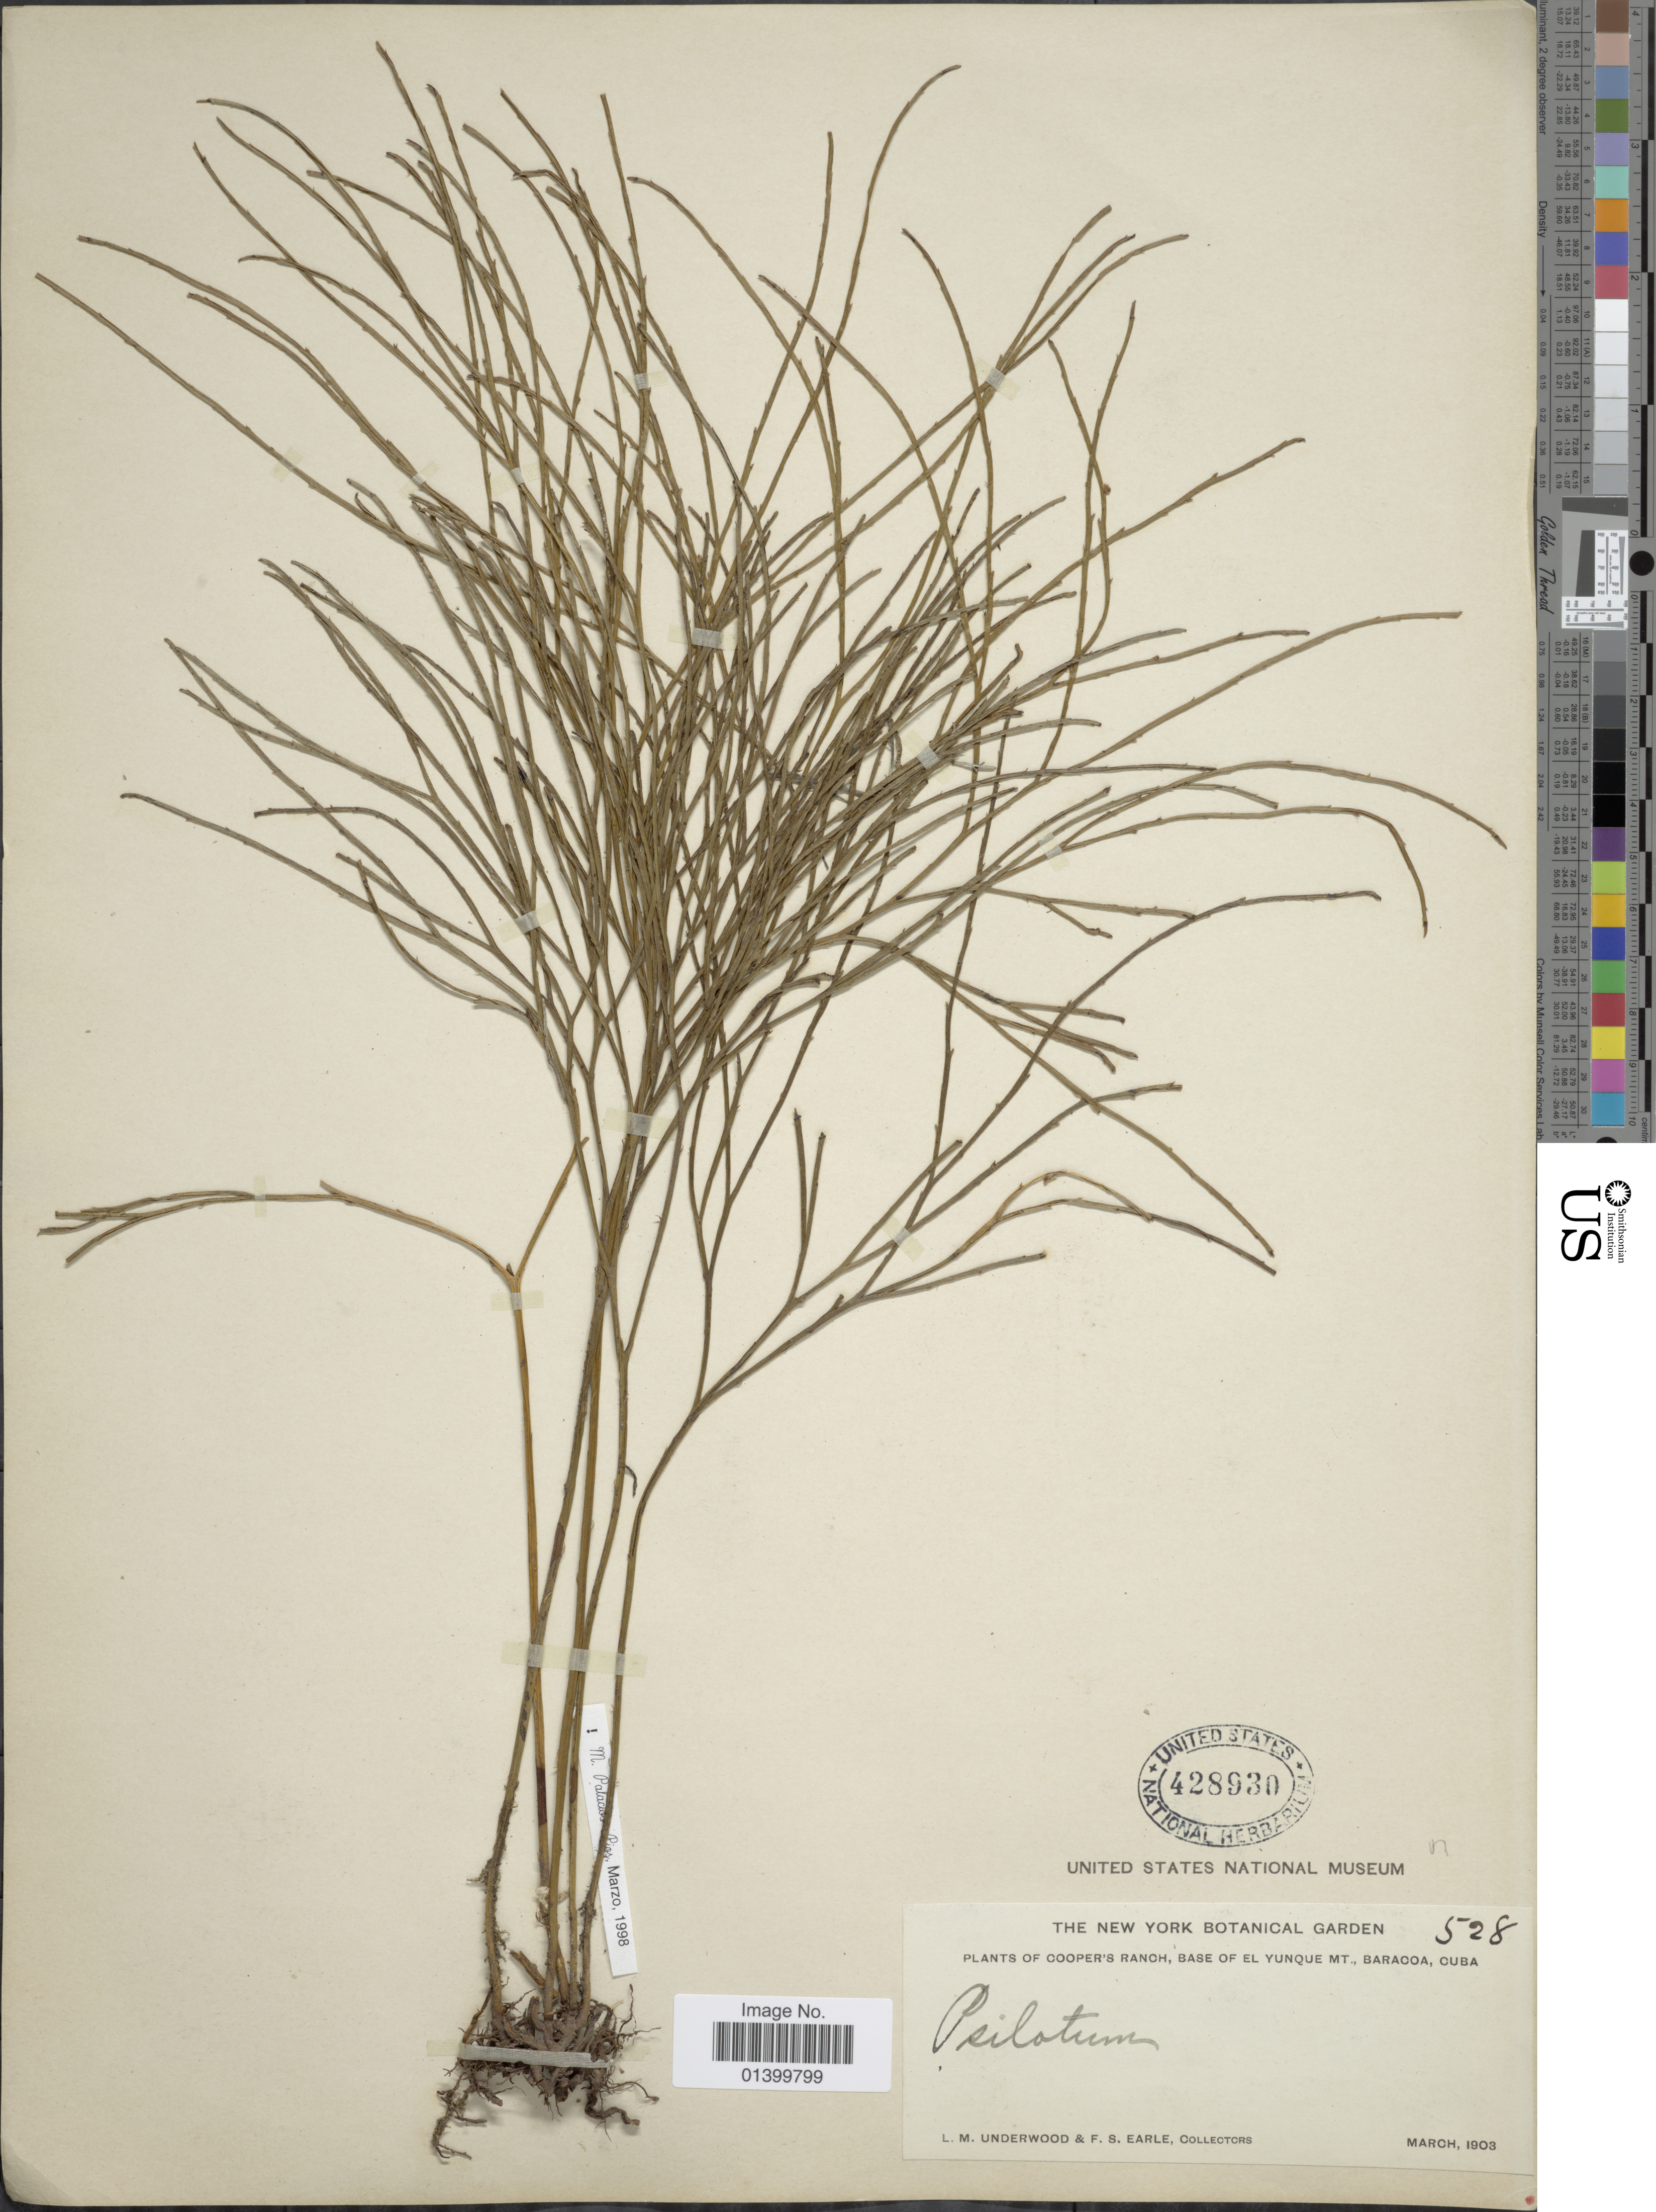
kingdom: Plantae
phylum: Tracheophyta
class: Polypodiopsida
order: Psilotales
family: Psilotaceae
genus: Psilotum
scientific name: Psilotum nudum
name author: (L.) P. Beauv.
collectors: L. M. Underwood & F. S. Earle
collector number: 528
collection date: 1903-03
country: Cuba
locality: Plants of Cooper's Ranch, Base of El Yunque Mt., Baracoa, Cuba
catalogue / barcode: US 428930